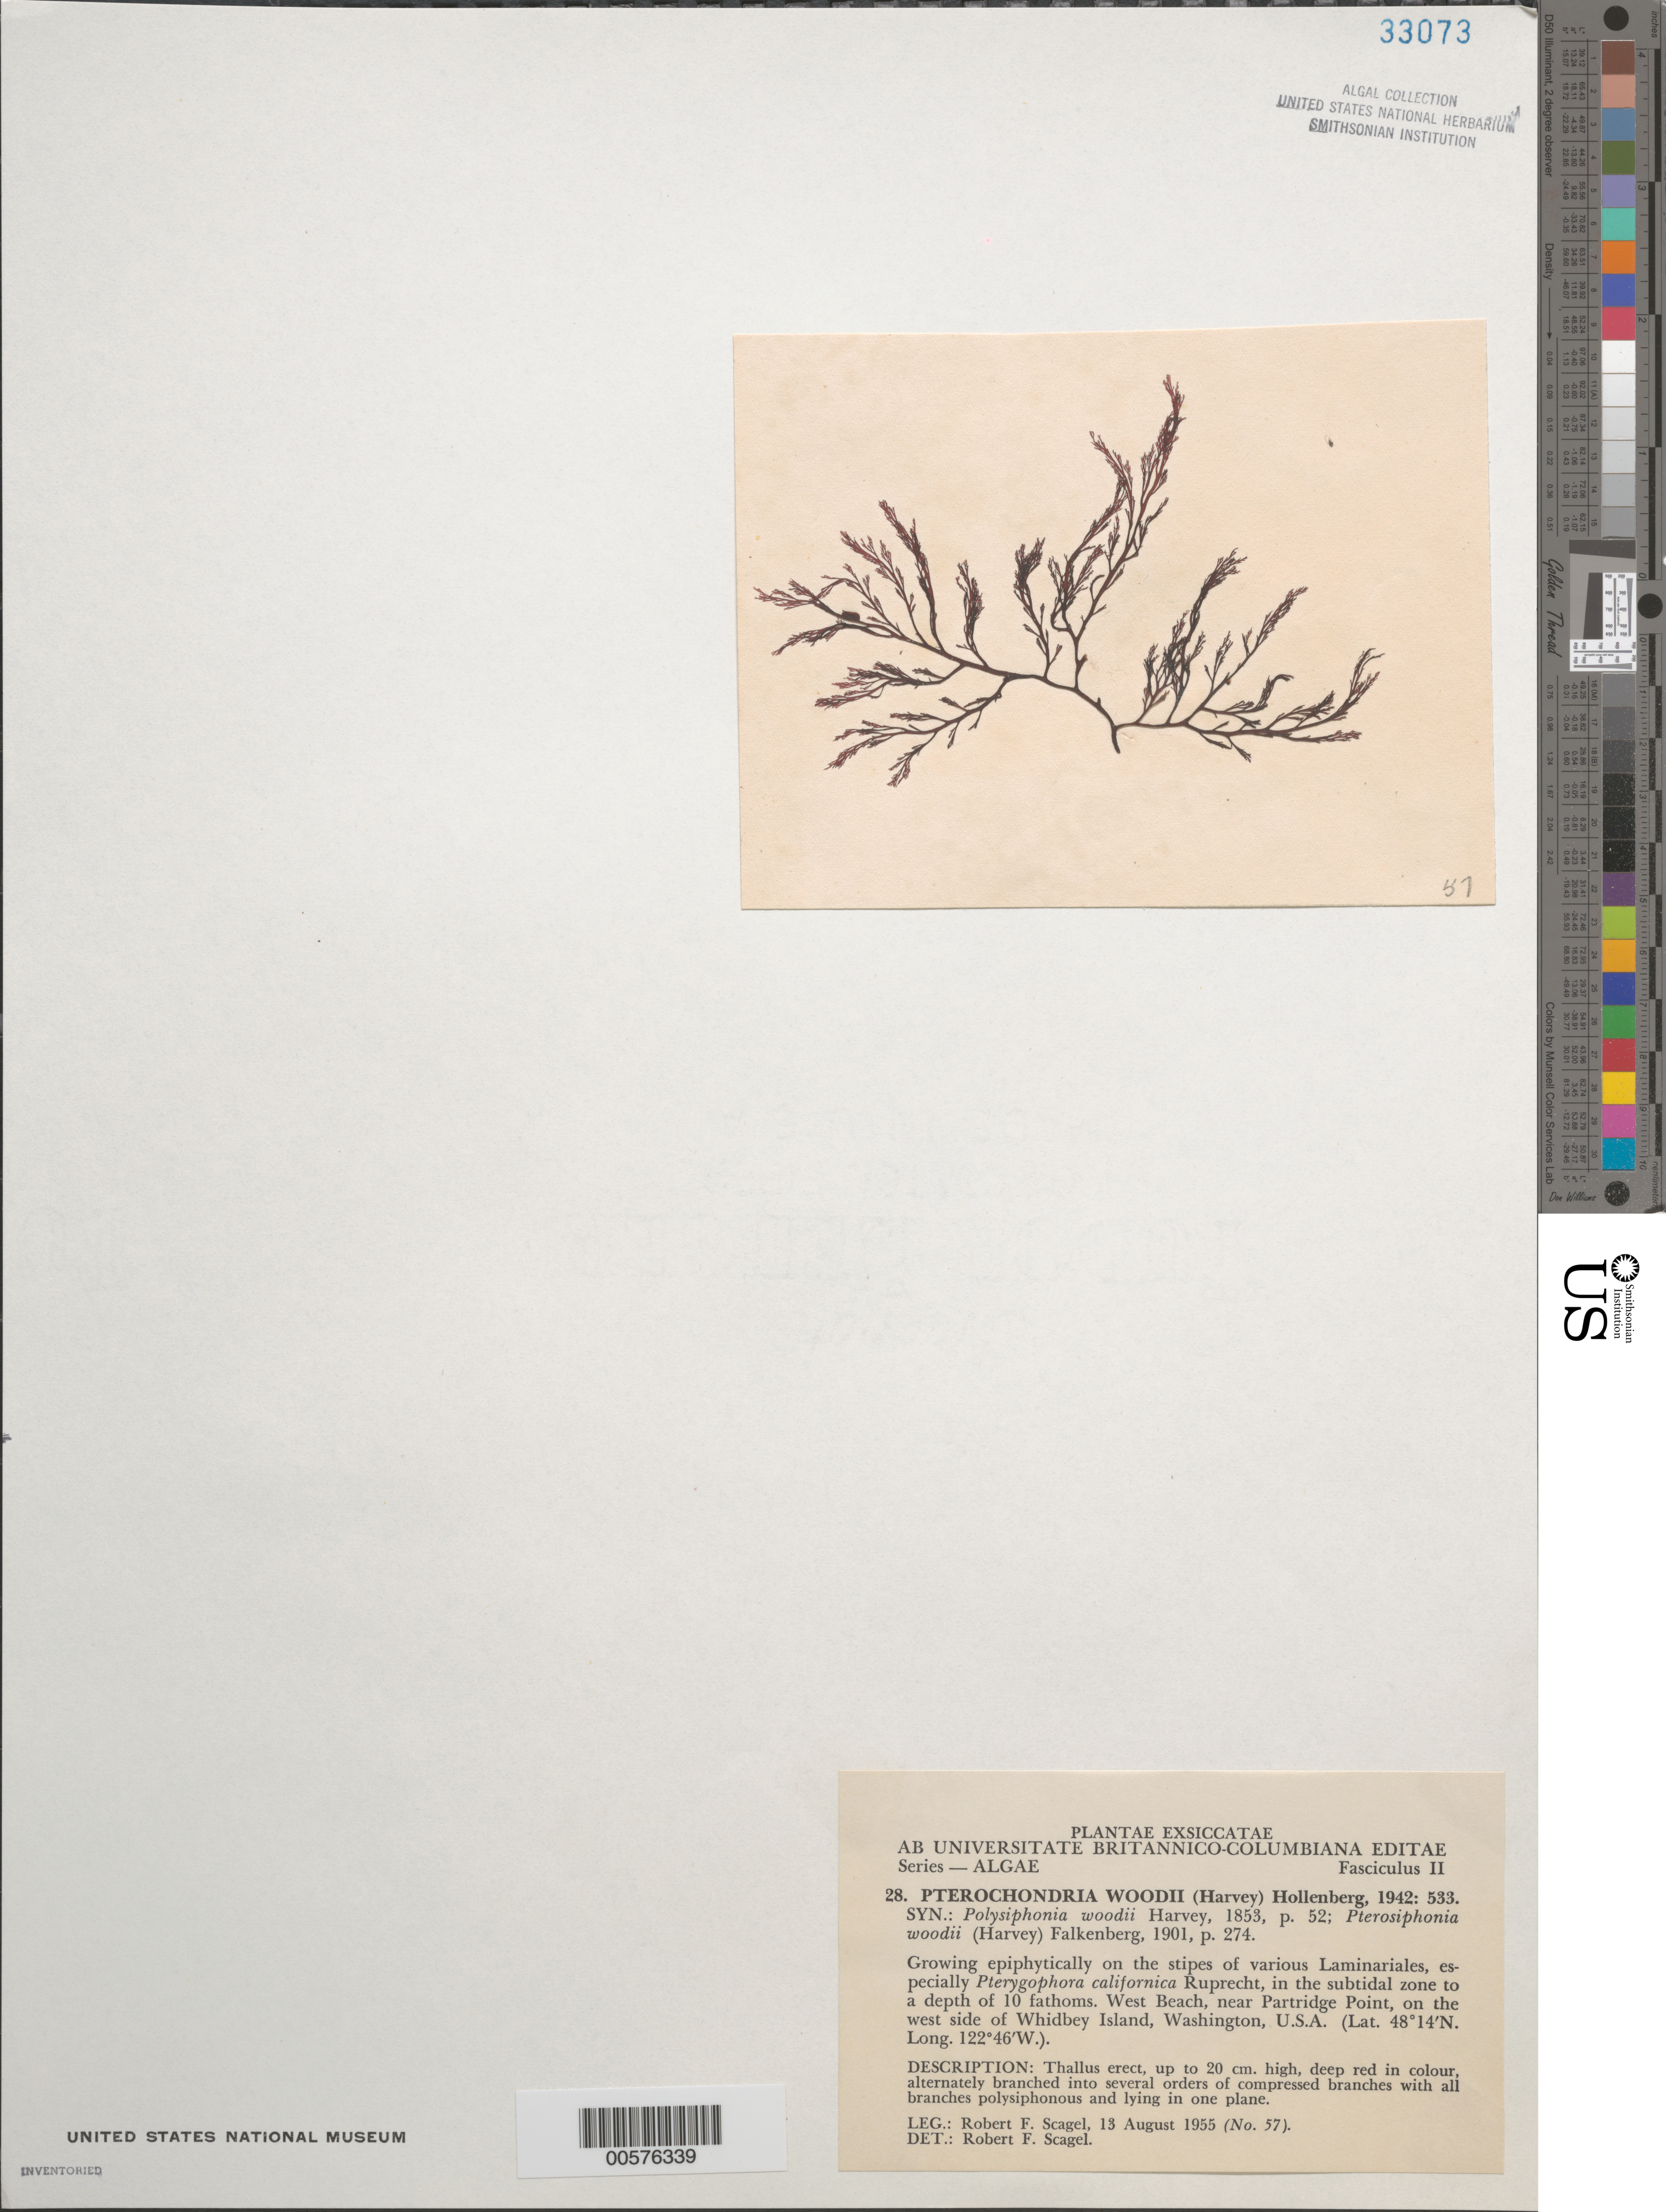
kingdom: Plantae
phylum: Rhodophyta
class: Florideophyceae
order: Ceramiales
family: Rhodomelaceae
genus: Pterochondria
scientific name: Pterochondria woodii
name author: (Harv.) Hollenb.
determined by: Scagel, R. F.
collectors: R. F. Scagel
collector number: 57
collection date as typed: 13 Aug 1955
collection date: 1955-08-13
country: United States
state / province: Washington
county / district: Island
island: Whidbey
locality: West Beach, near Partridge Point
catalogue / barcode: US 33073